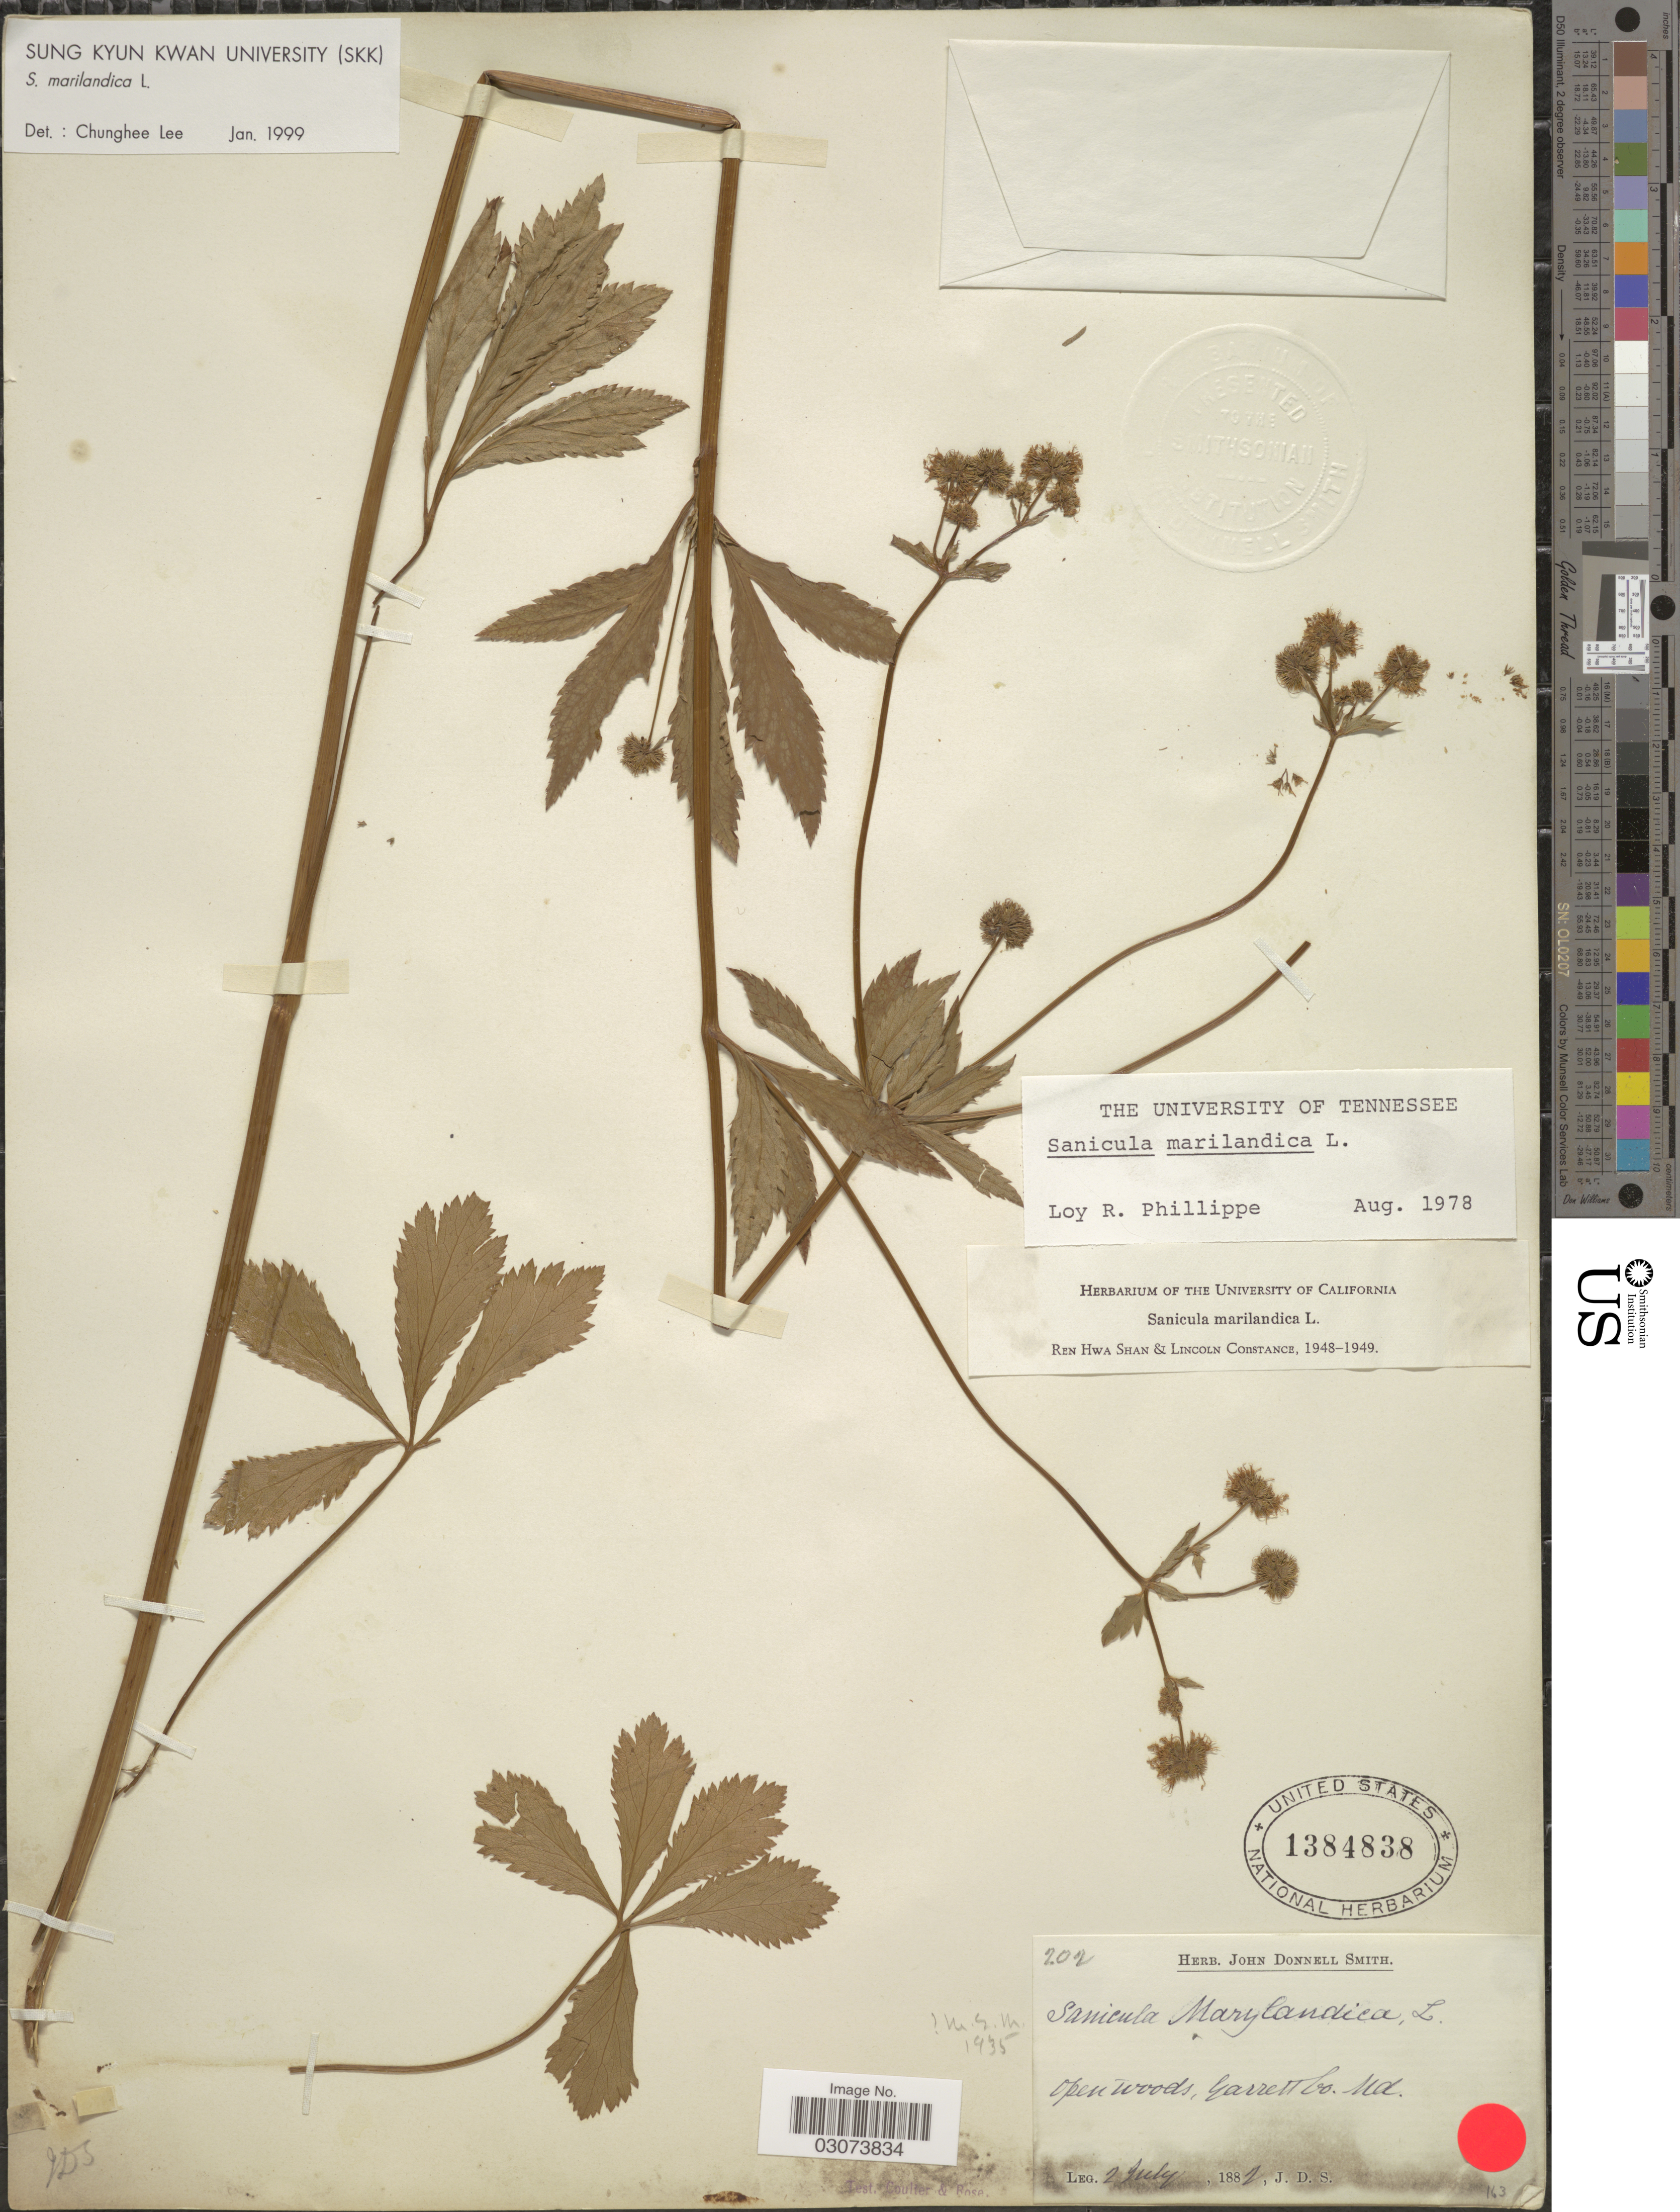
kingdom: Plantae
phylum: Tracheophyta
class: Magnoliopsida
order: Apiales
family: Apiaceae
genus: Sanicula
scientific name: Sanicula marilandica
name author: L.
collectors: J. Donnell Smith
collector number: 202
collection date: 1882-07-02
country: United States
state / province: Maryland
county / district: Garrett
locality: Garrett Co.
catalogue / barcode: US 1384838